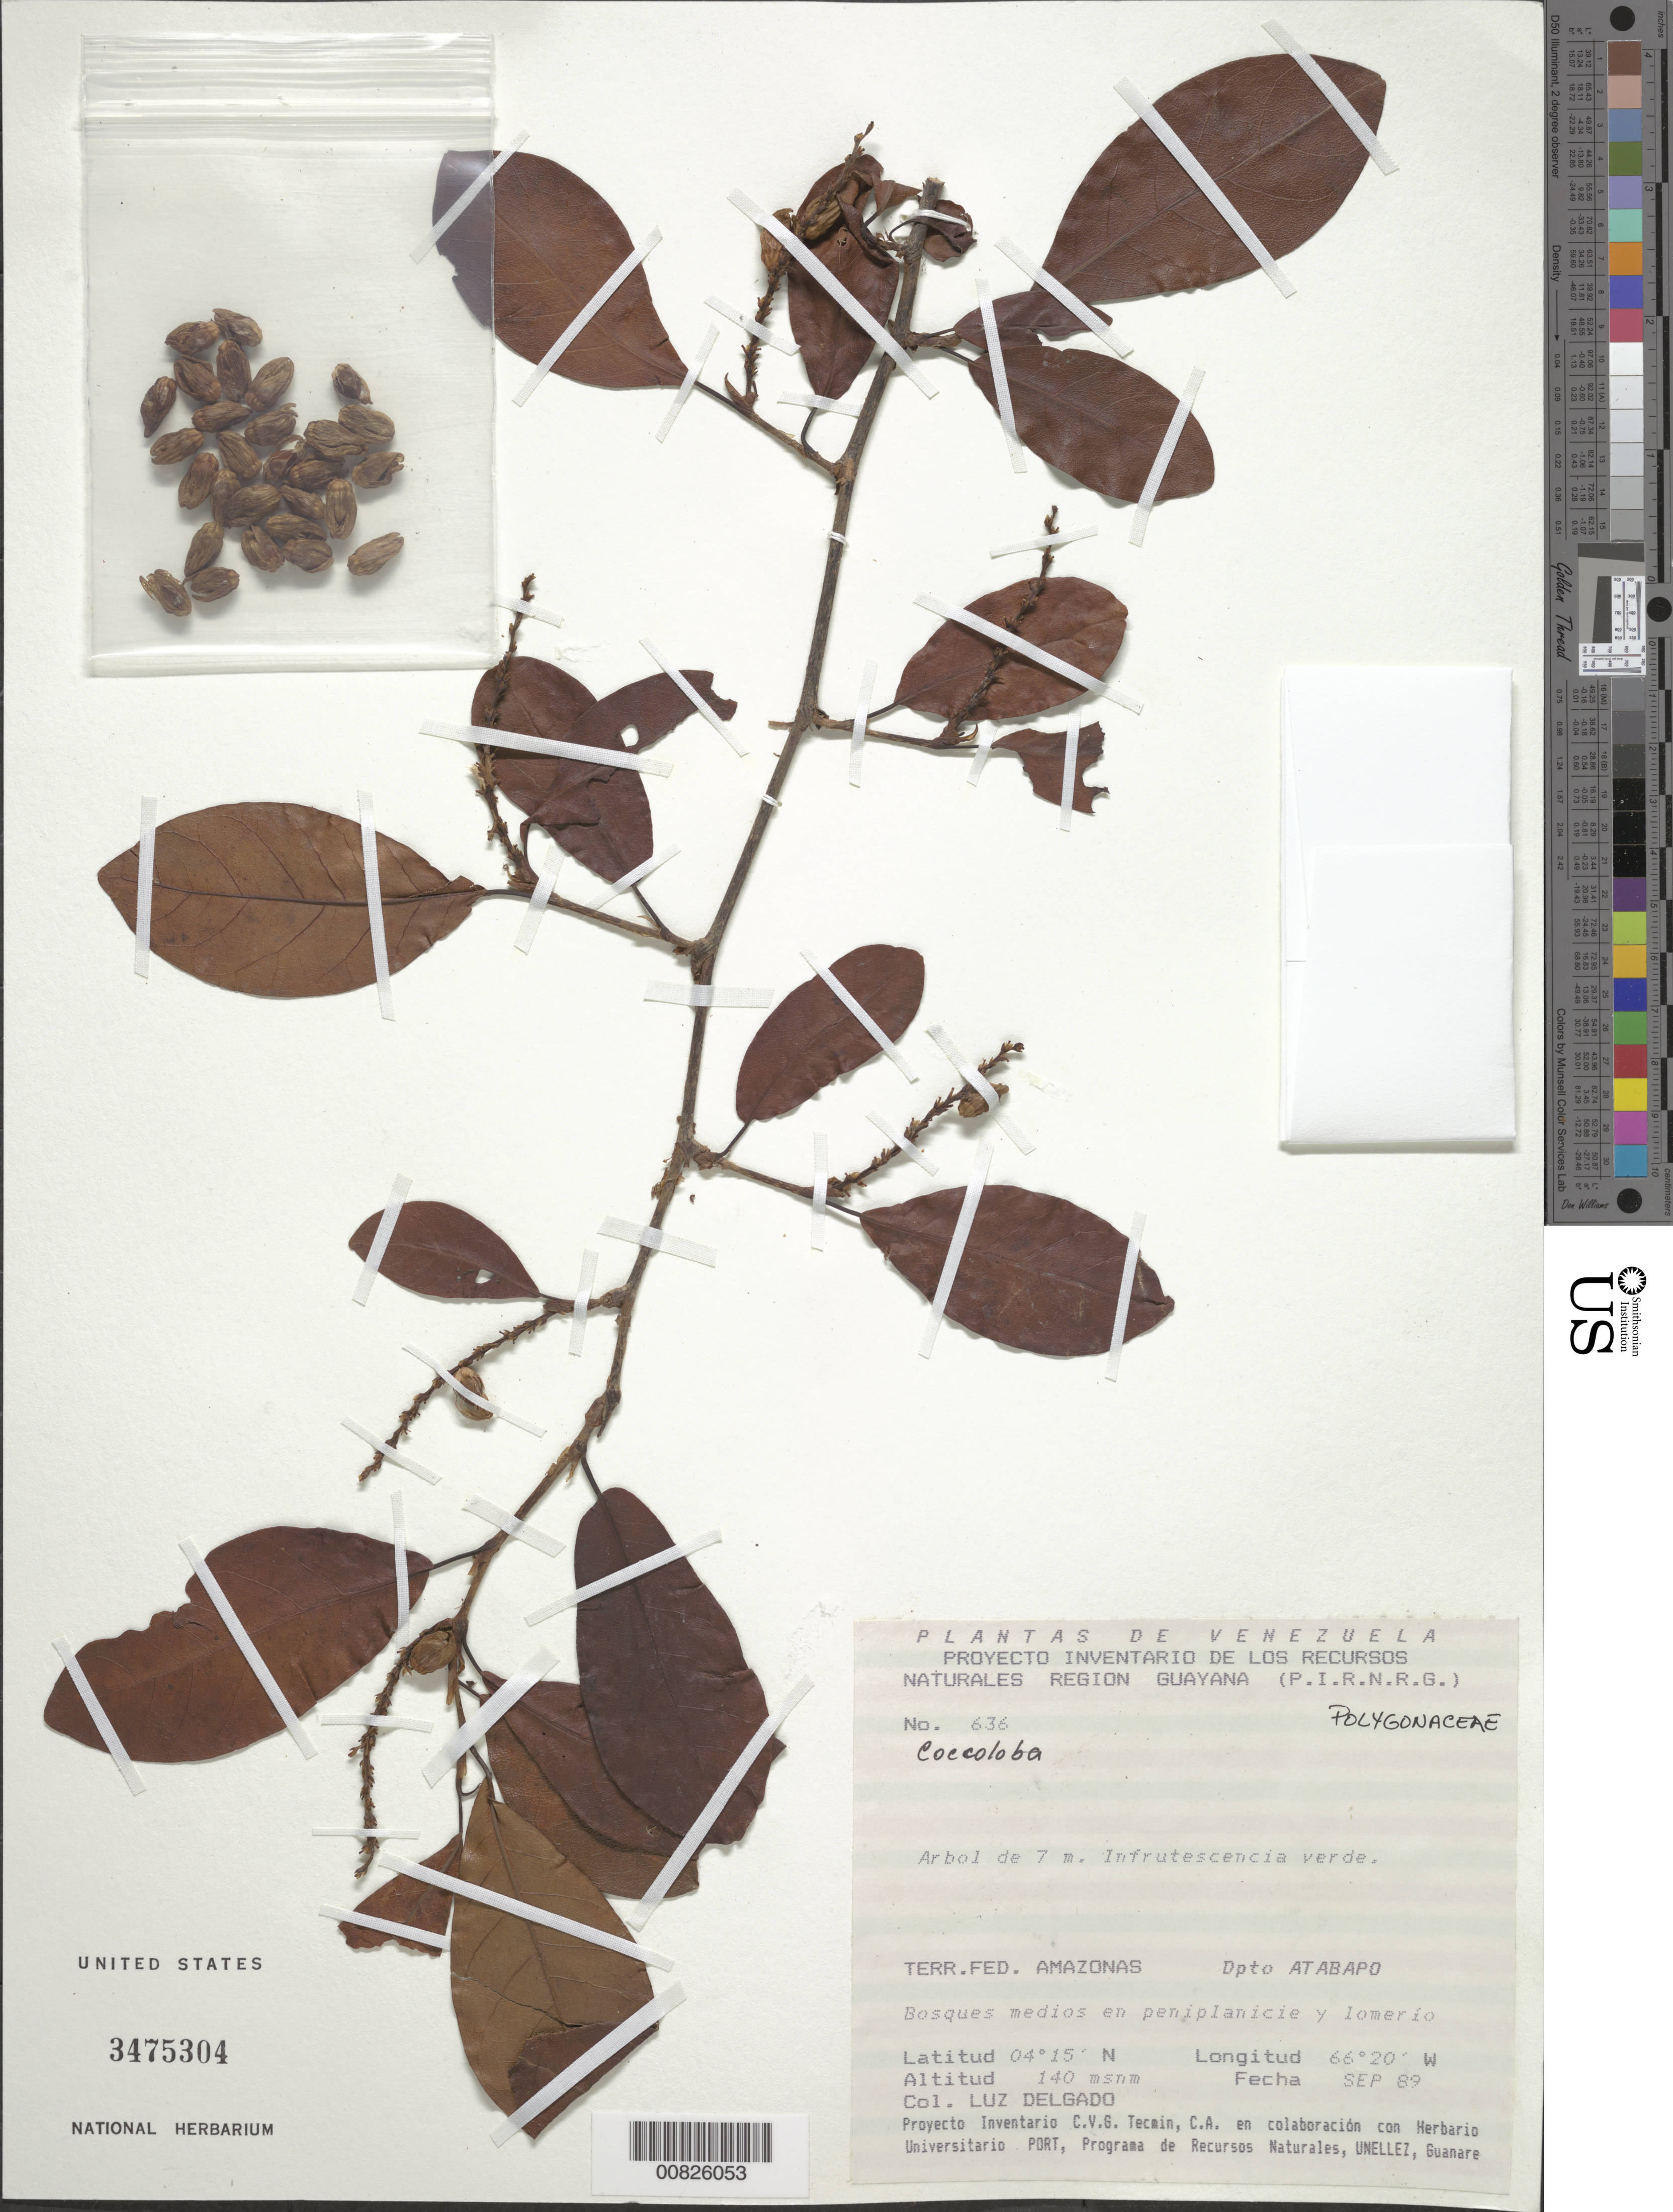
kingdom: Plantae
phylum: Tracheophyta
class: Magnoliopsida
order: Caryophyllales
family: Polygonaceae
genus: Coccoloba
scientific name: Coccoloba sp.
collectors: L. Delgado V.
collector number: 636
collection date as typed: Sep-89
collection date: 1989-09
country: Venezuela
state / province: Amazonas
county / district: Atabapo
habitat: Bosques medios en peniplanicie y lomerio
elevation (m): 140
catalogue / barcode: US 3475304